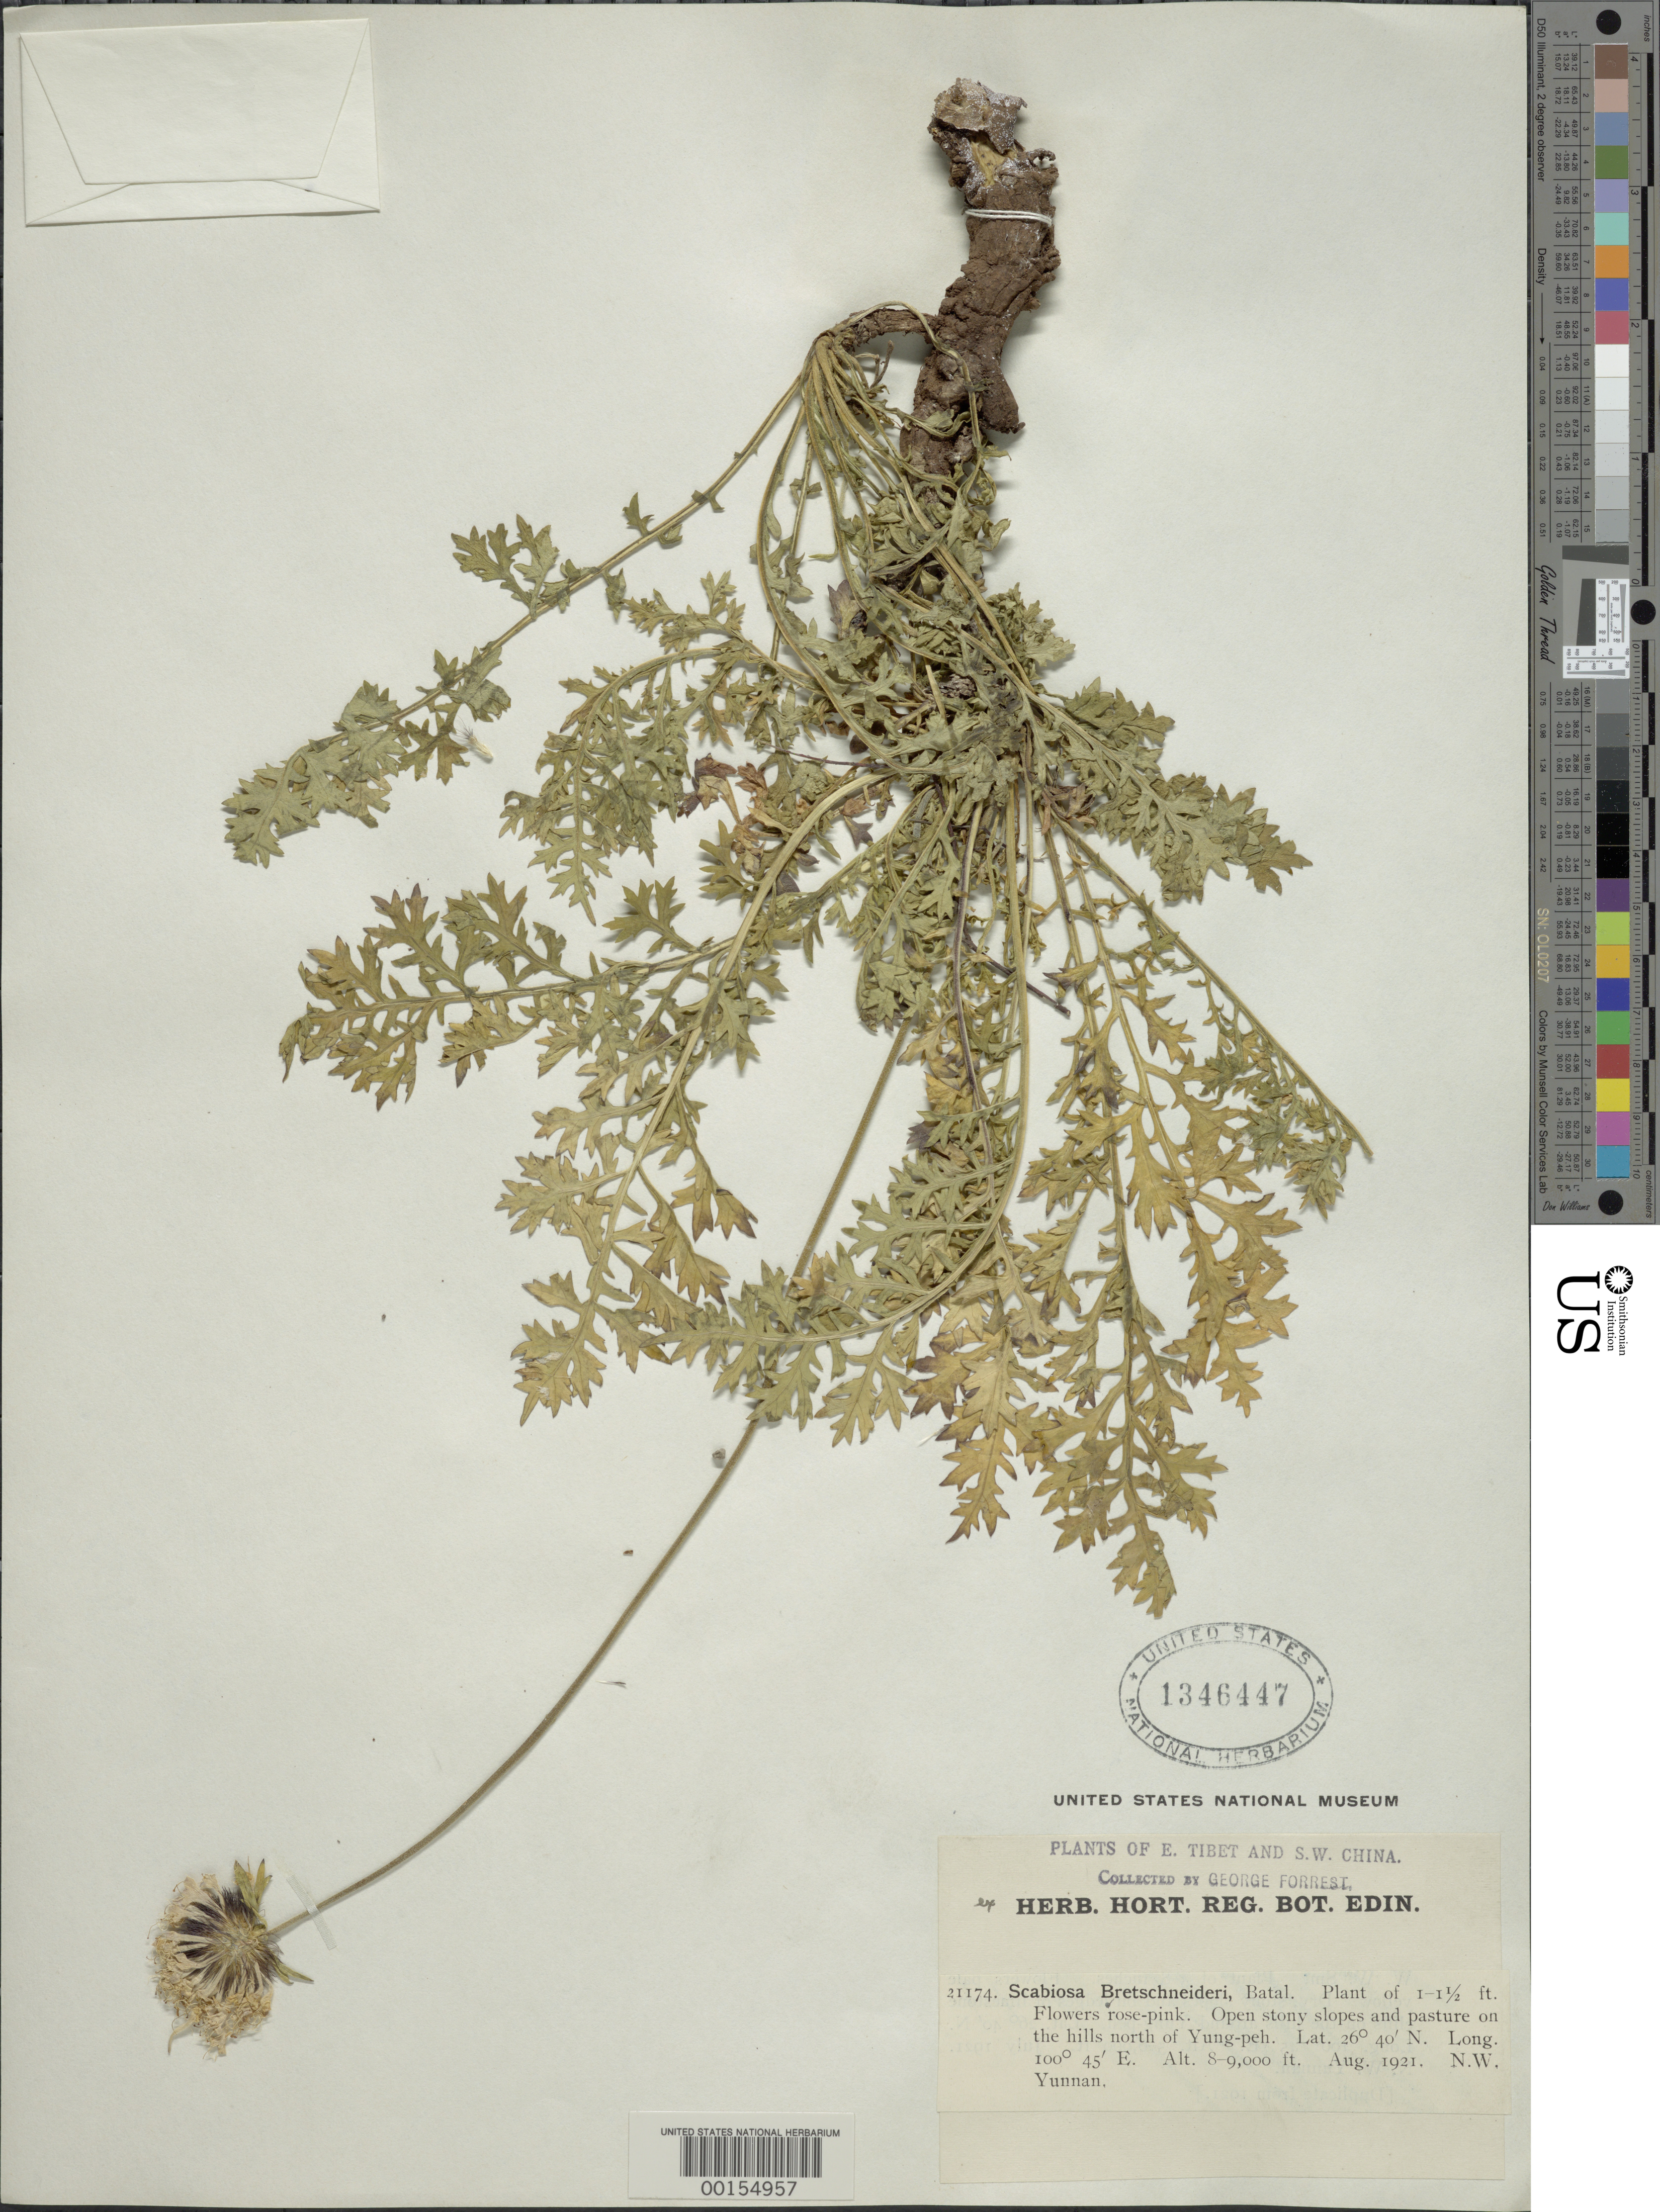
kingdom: Plantae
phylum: Tracheophyta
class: Magnoliopsida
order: Dipsacales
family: Caprifoliaceae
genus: Scabiosa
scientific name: Scabiosa bretschneideri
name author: Batal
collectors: G. Forrest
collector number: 21174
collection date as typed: Aug 1921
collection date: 1921-08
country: China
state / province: Yunnan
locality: N of Yung-peh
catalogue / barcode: US 1346447